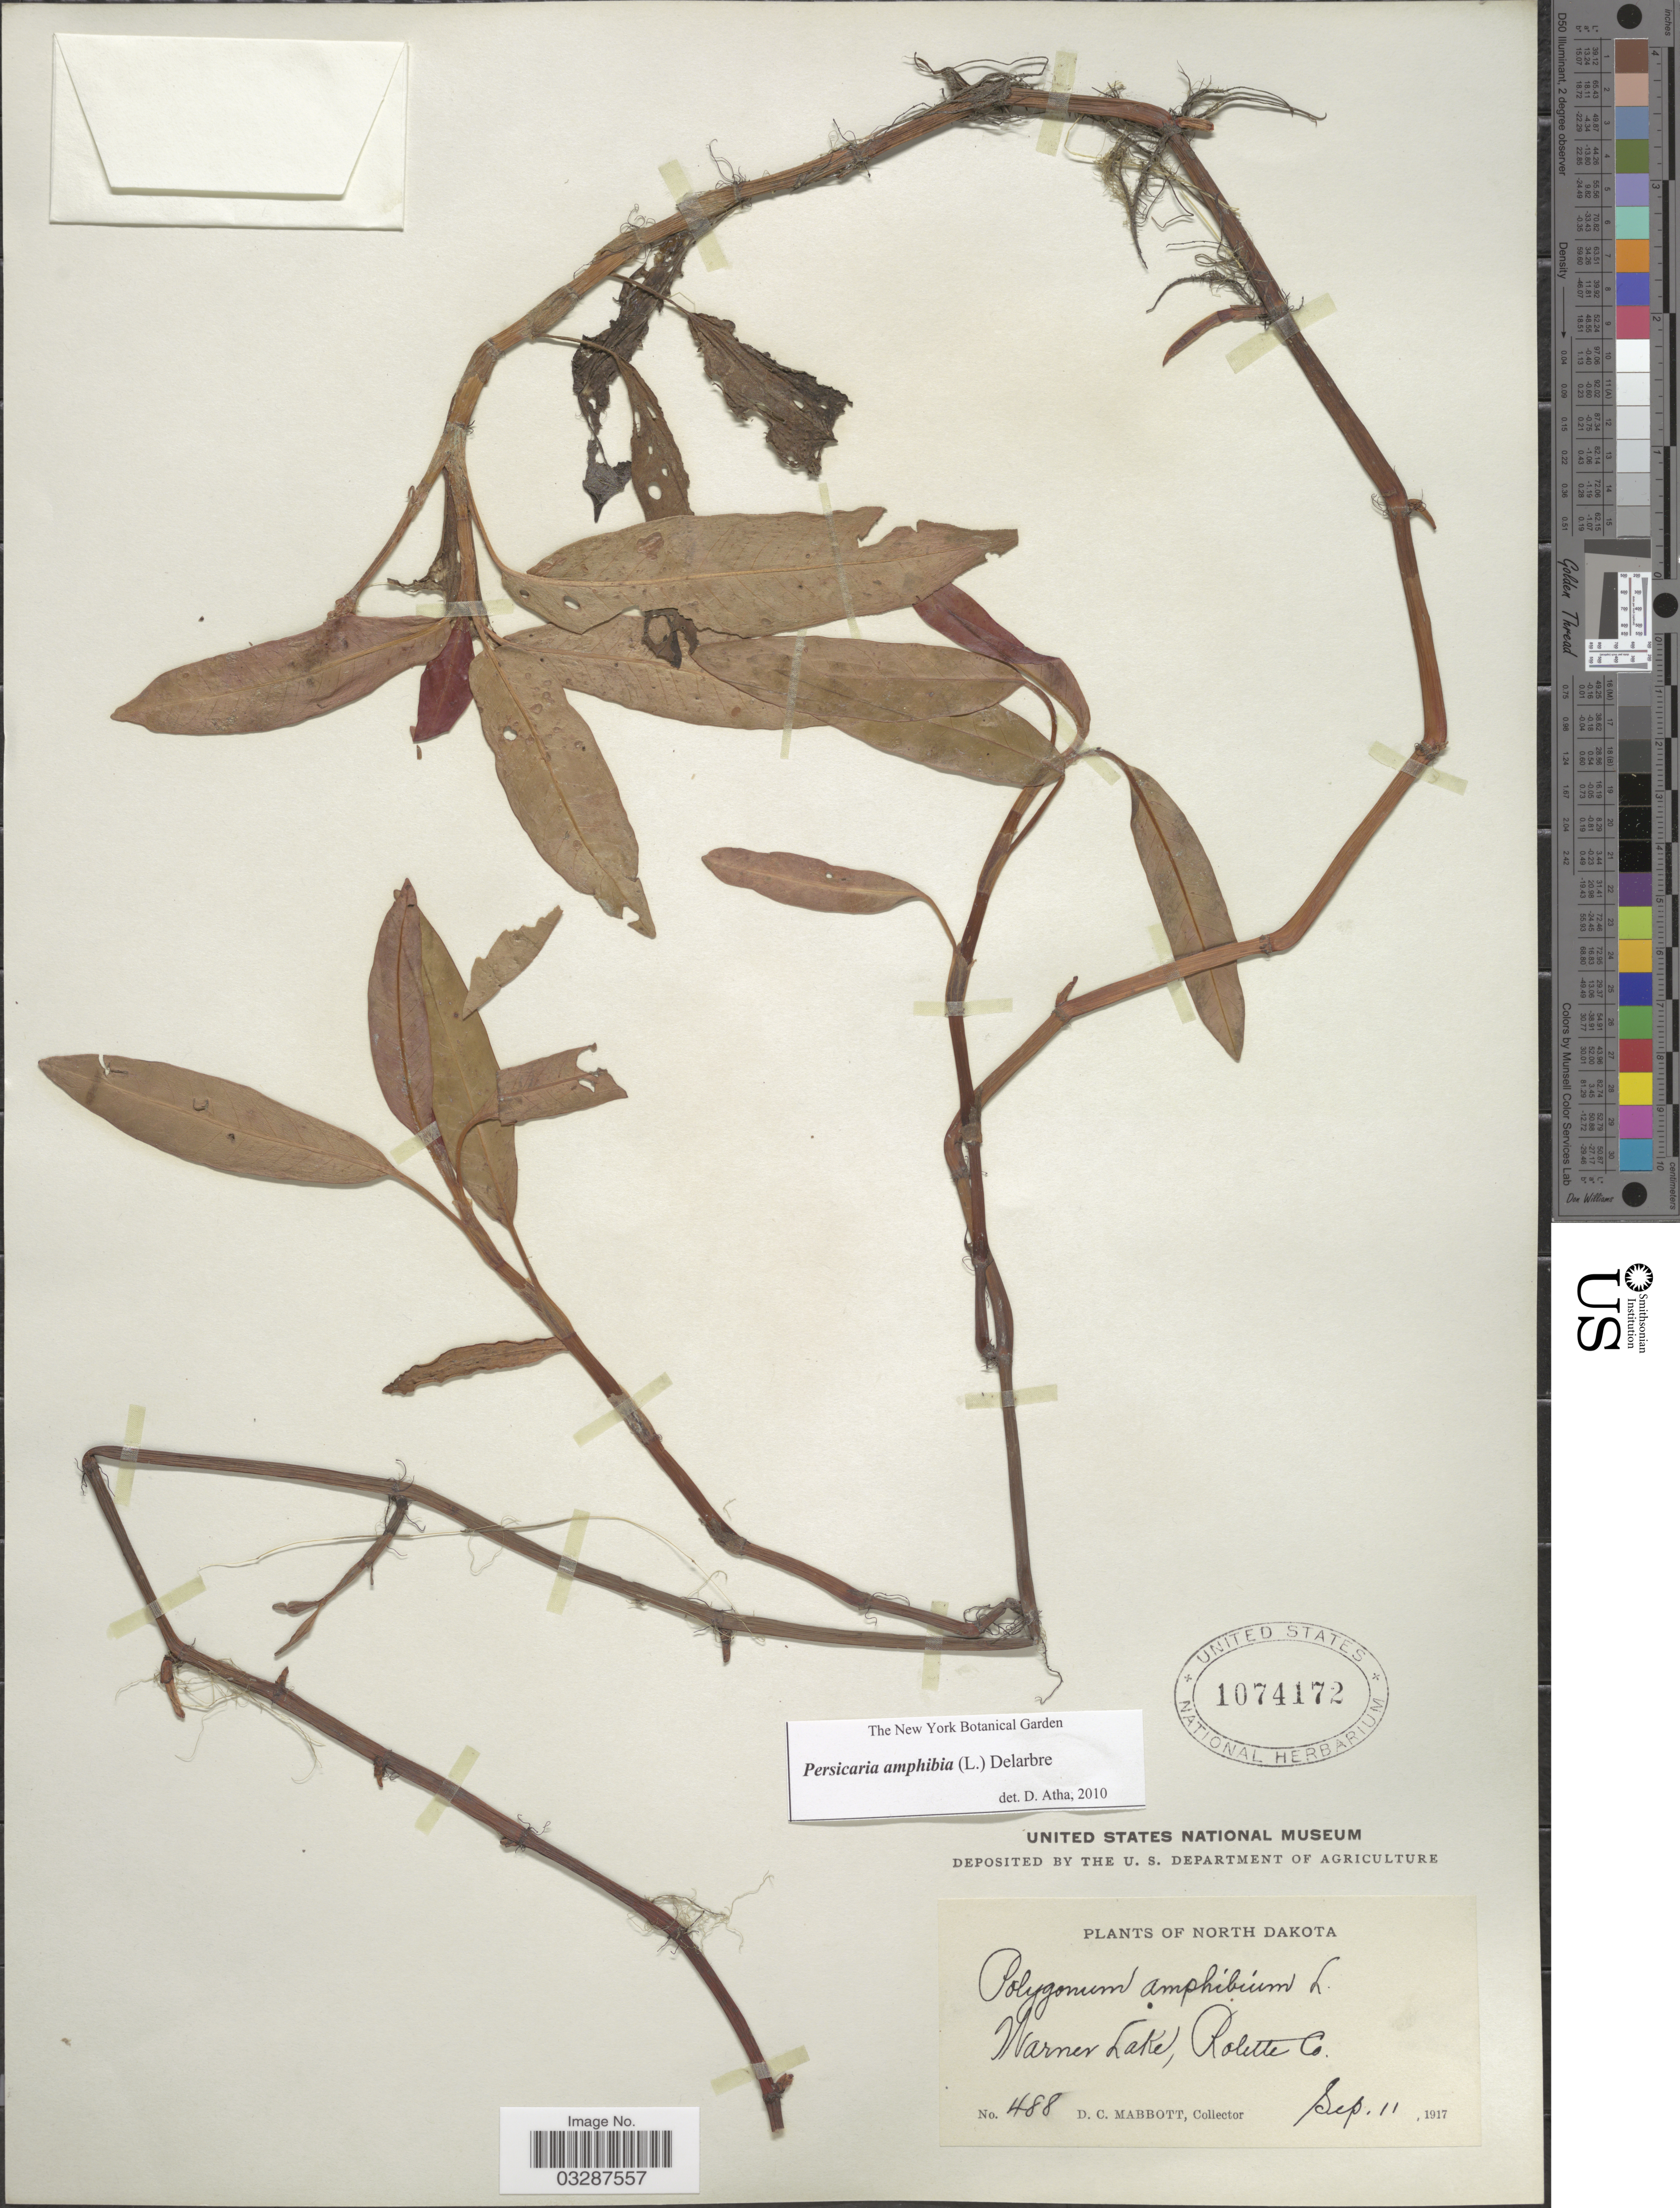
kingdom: Plantae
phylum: Tracheophyta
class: Magnoliopsida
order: Caryophyllales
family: Polygonaceae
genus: Persicaria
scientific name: Persicaria amphibia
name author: (L.) Delarbre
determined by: Atha, D. E.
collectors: D. Mabbott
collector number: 488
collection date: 1917-09-11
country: United States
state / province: North Dakota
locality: Warner Lake, Rolette Co.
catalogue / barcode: US 1074172